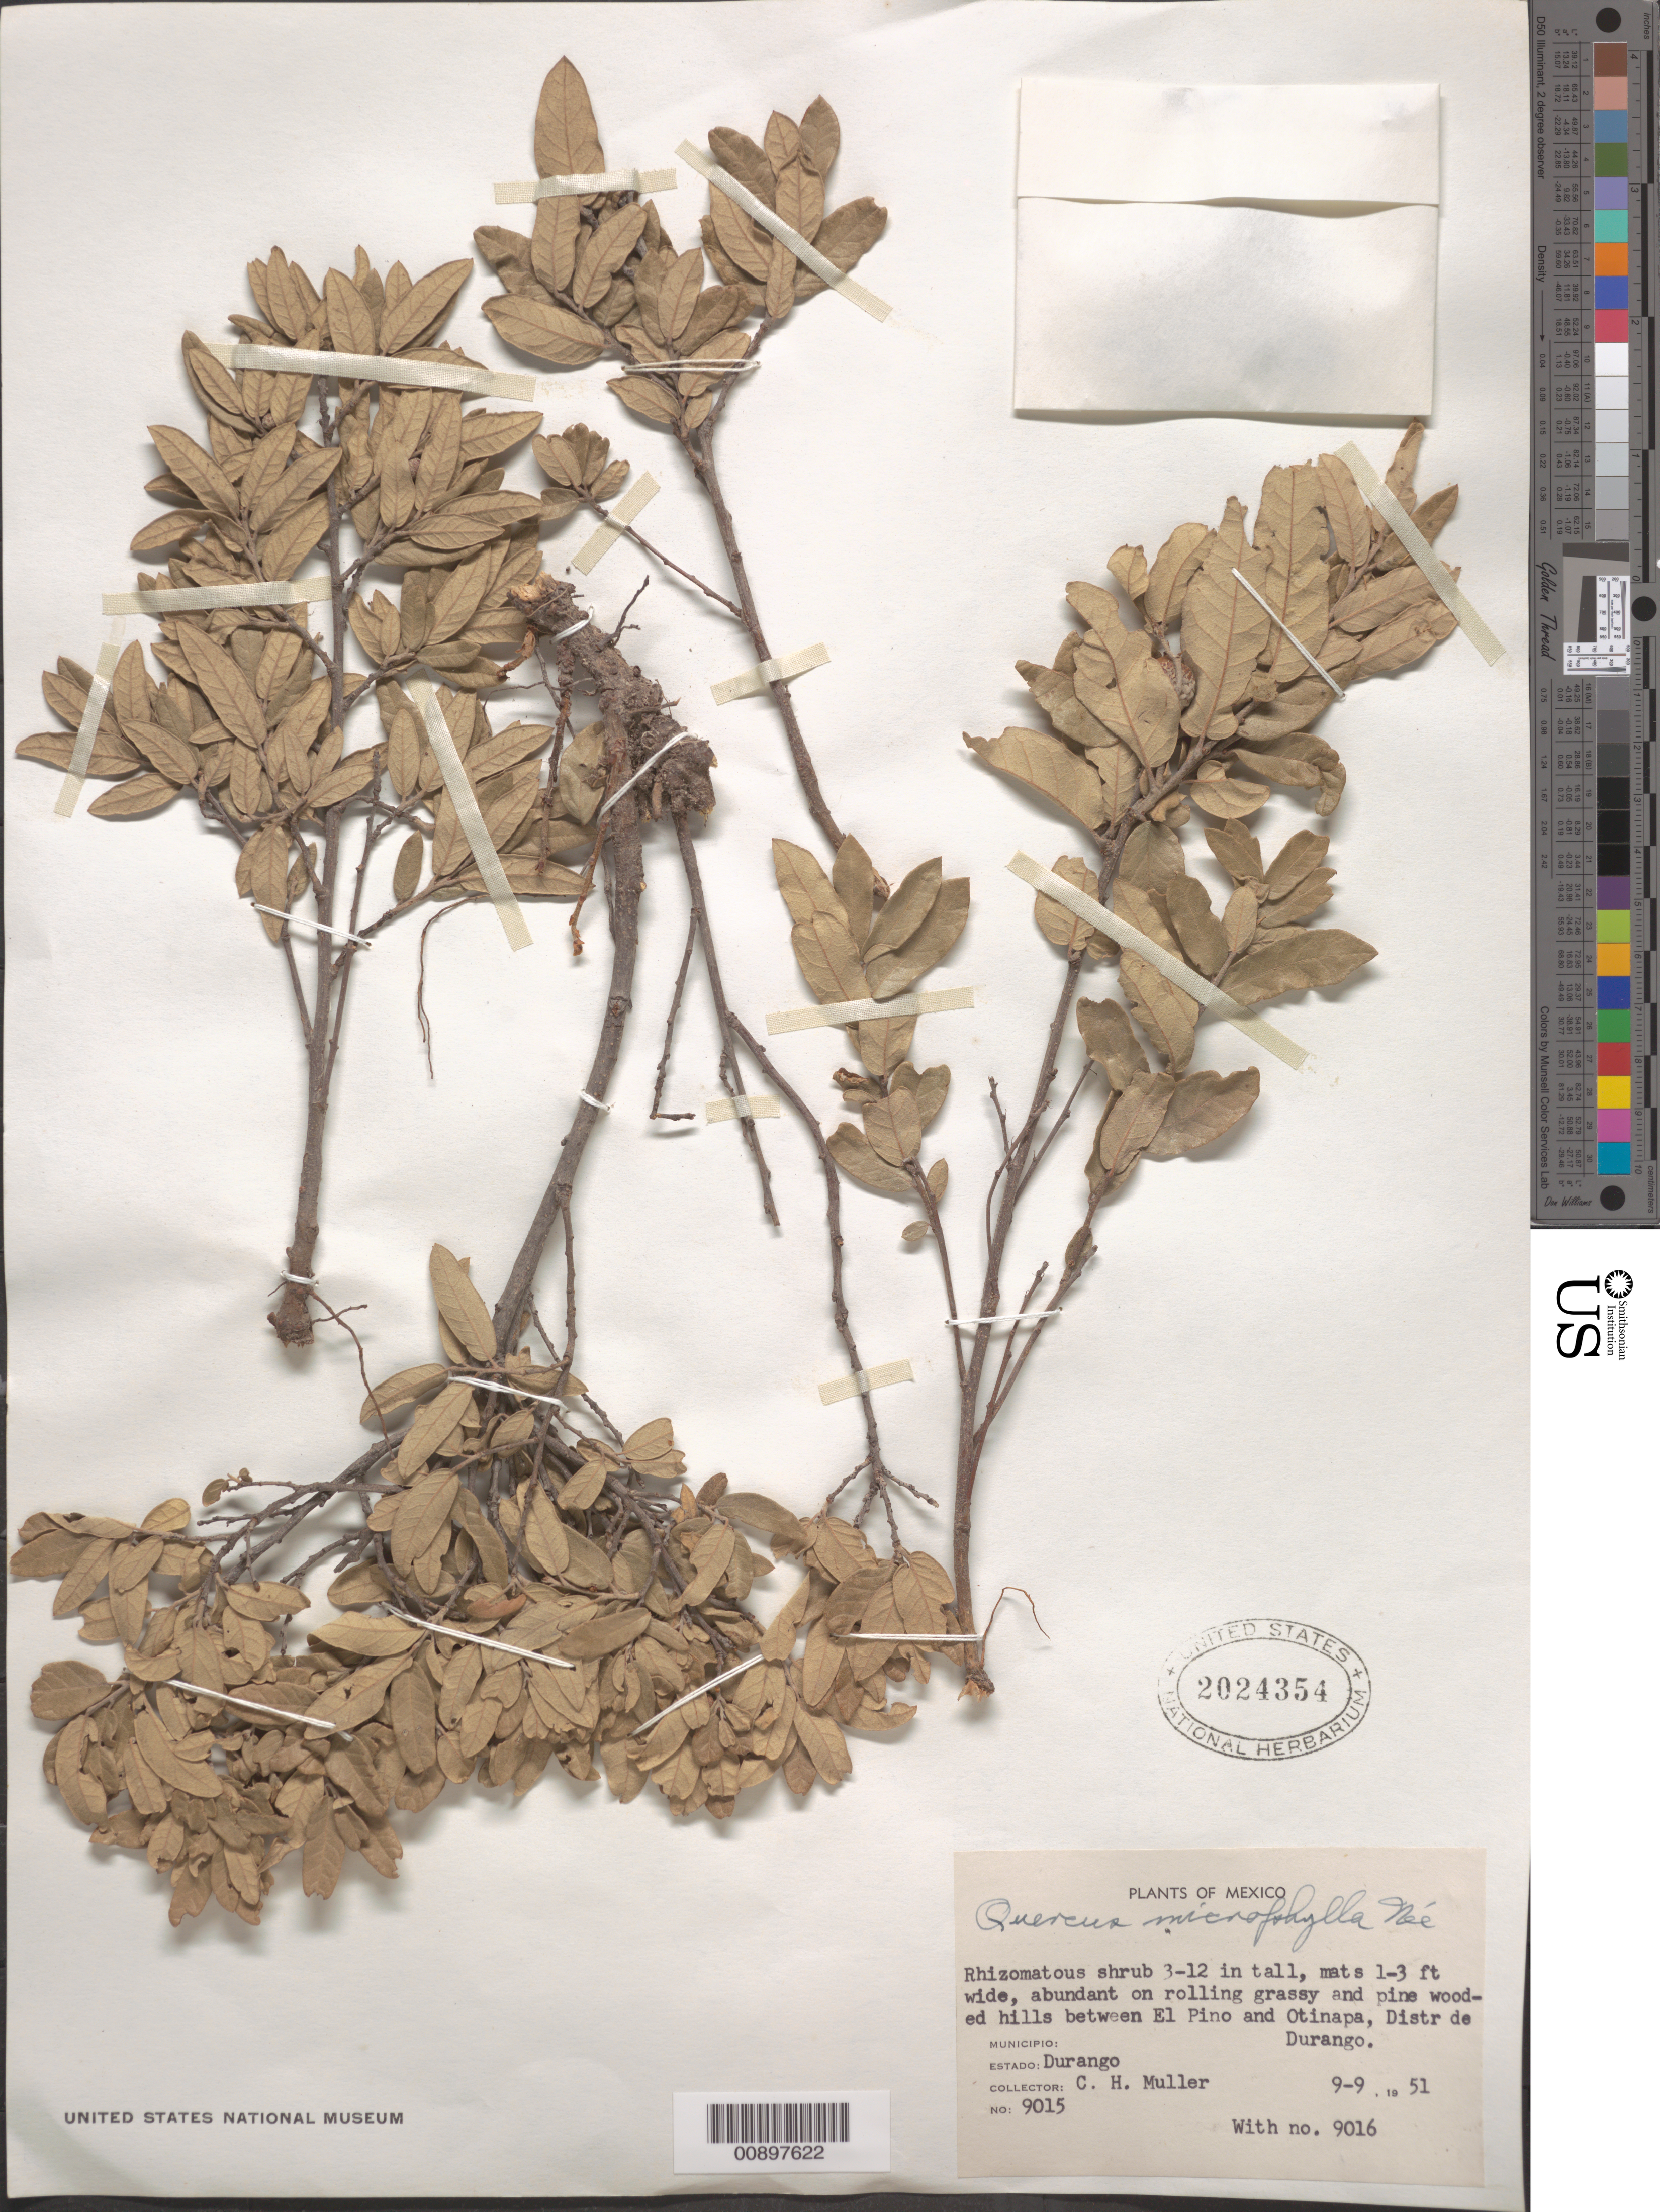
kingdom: Plantae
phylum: Tracheophyta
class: Magnoliopsida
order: Fagales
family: Fagaceae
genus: Quercus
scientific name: Quercus microphylla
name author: Née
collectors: C. H. Muller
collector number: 9015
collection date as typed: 09 Sep 1951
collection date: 1951-09-09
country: Mexico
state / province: Durango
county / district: Durango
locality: Between El Pino and Otinapa, Distr. de Durango, Estado Durango.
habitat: Abundant on rolling grassy and pine wooded hills.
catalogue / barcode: US 2024354